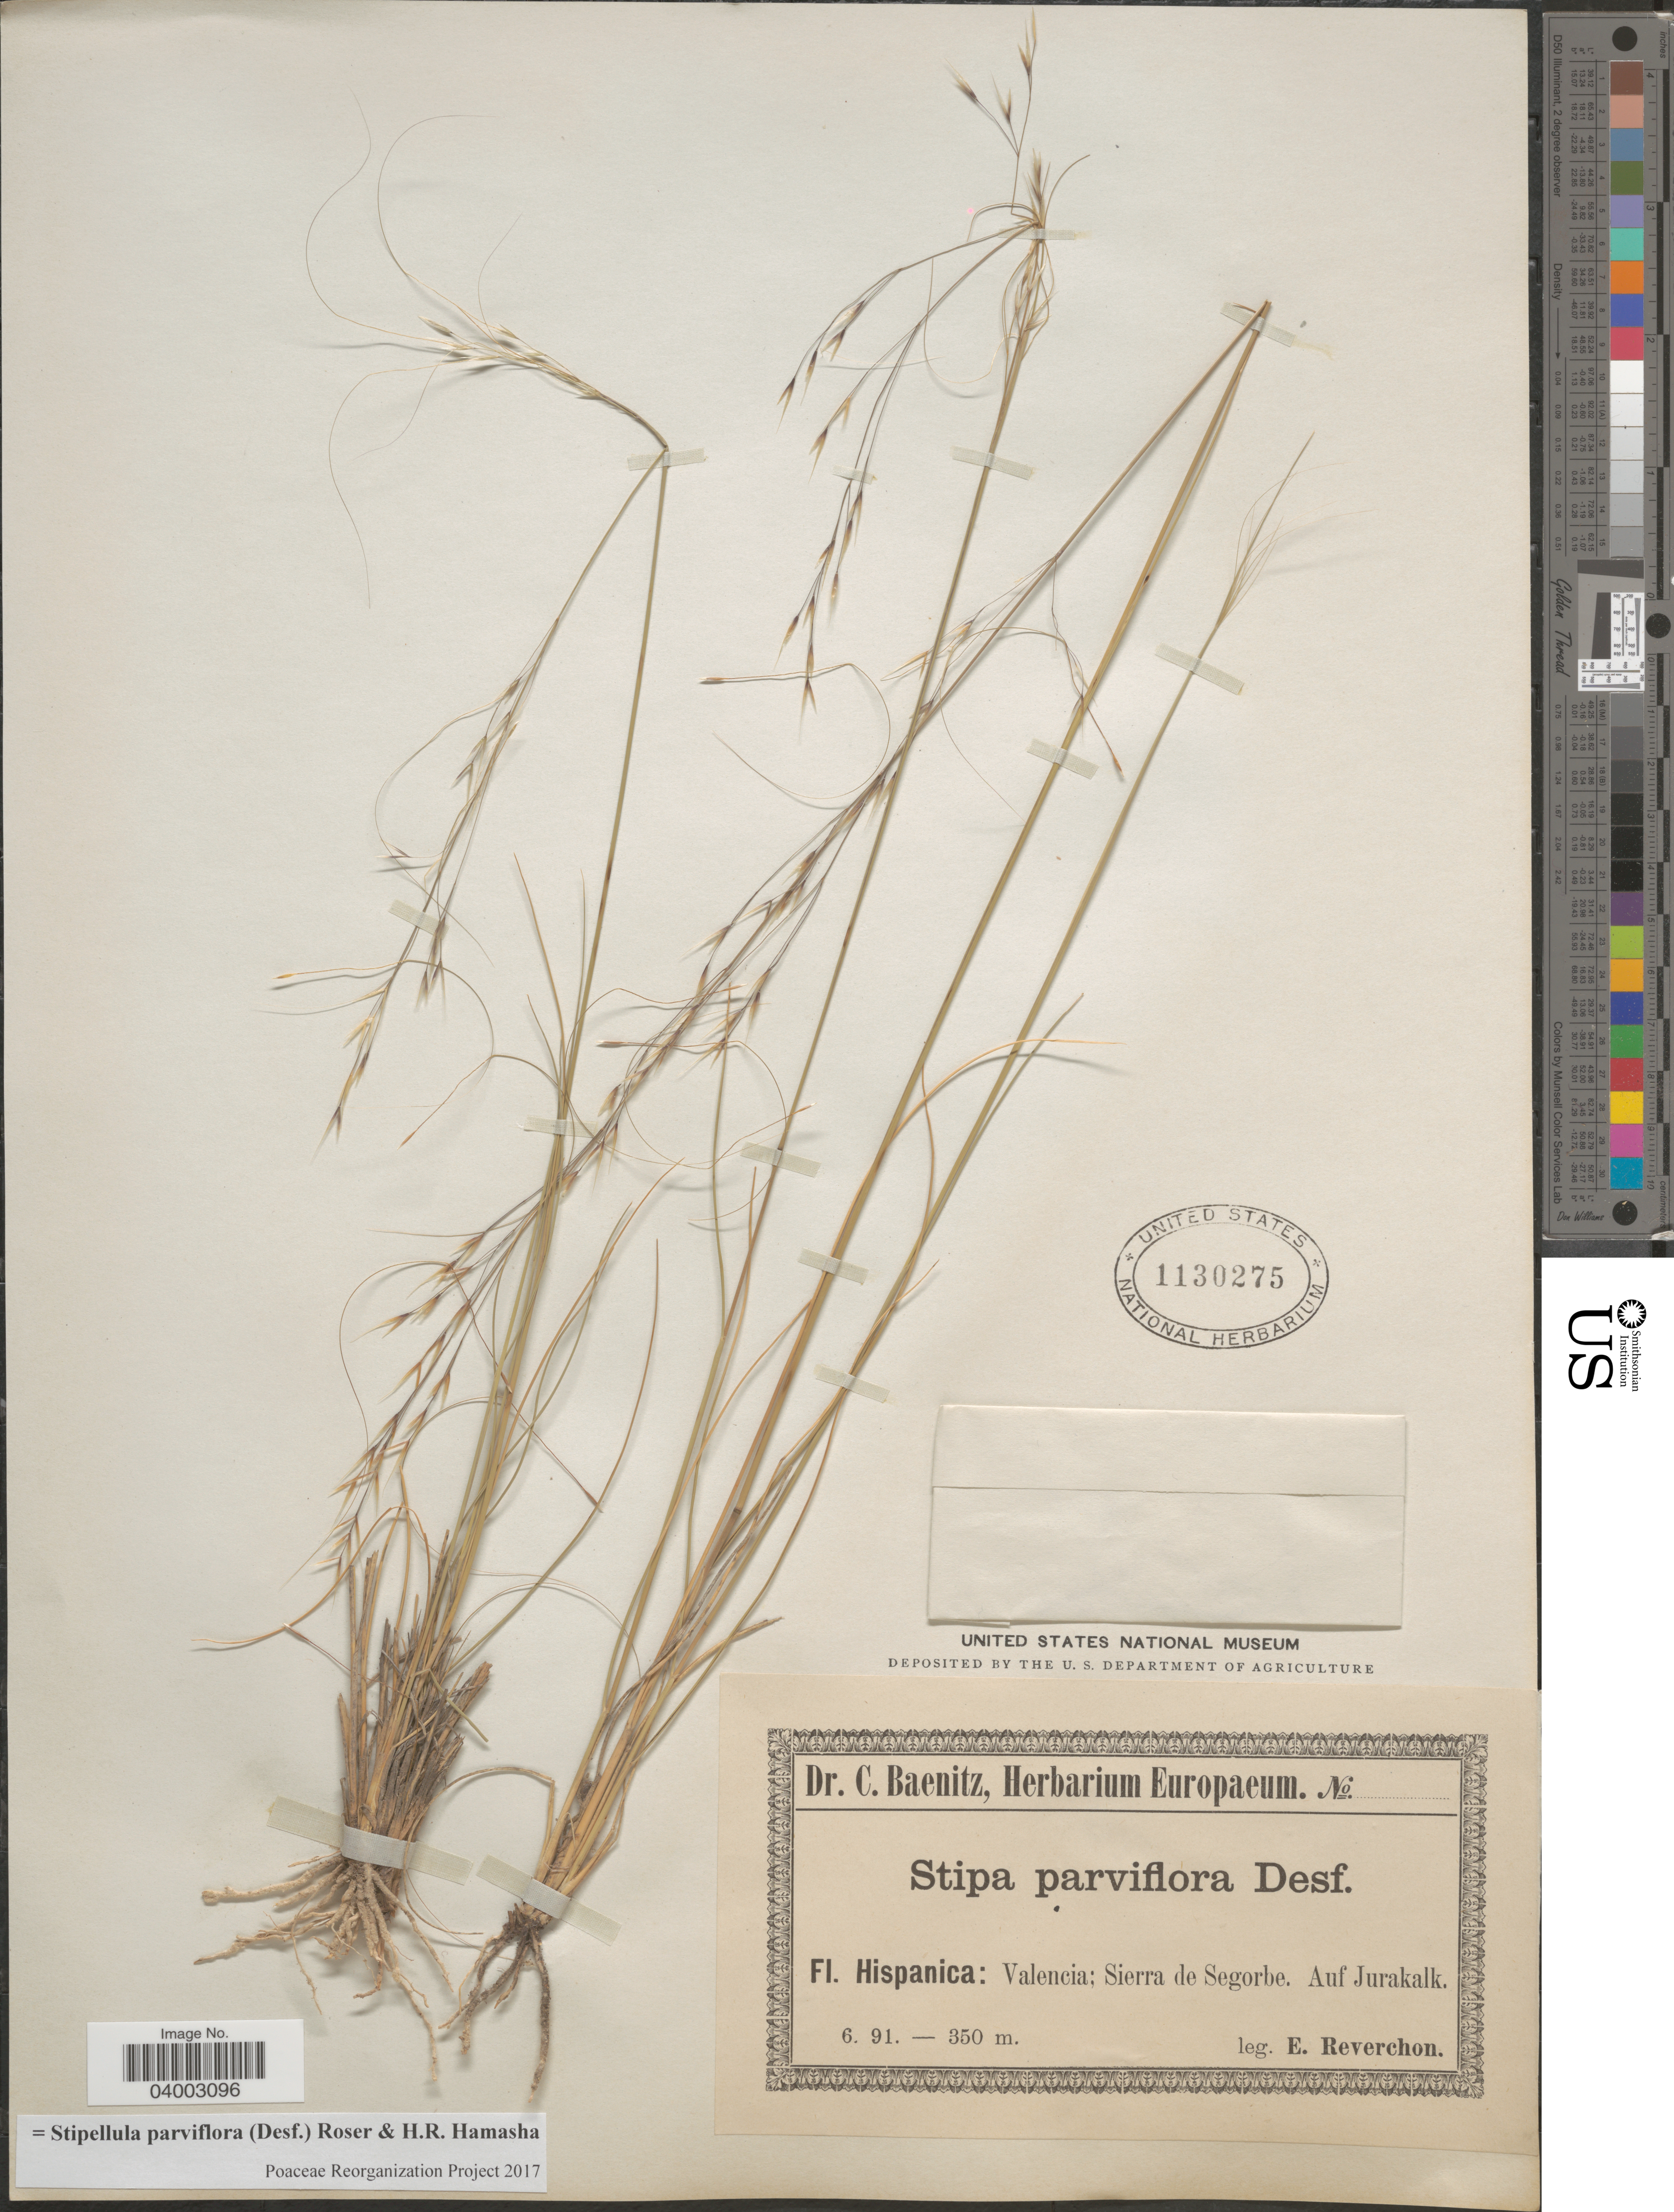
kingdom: Plantae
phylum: Tracheophyta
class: Liliopsida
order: Poales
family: Poaceae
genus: Stipellula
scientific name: Stipellula parviflora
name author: (Desf.) Röser & H. R. Hamasha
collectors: E. Reverchon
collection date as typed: Transcribed d/m/y: /6/91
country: Spain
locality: Hispanica: Valencia; Sierra de Segorbe. Auf Jurakalk.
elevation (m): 350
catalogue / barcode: US 1130275